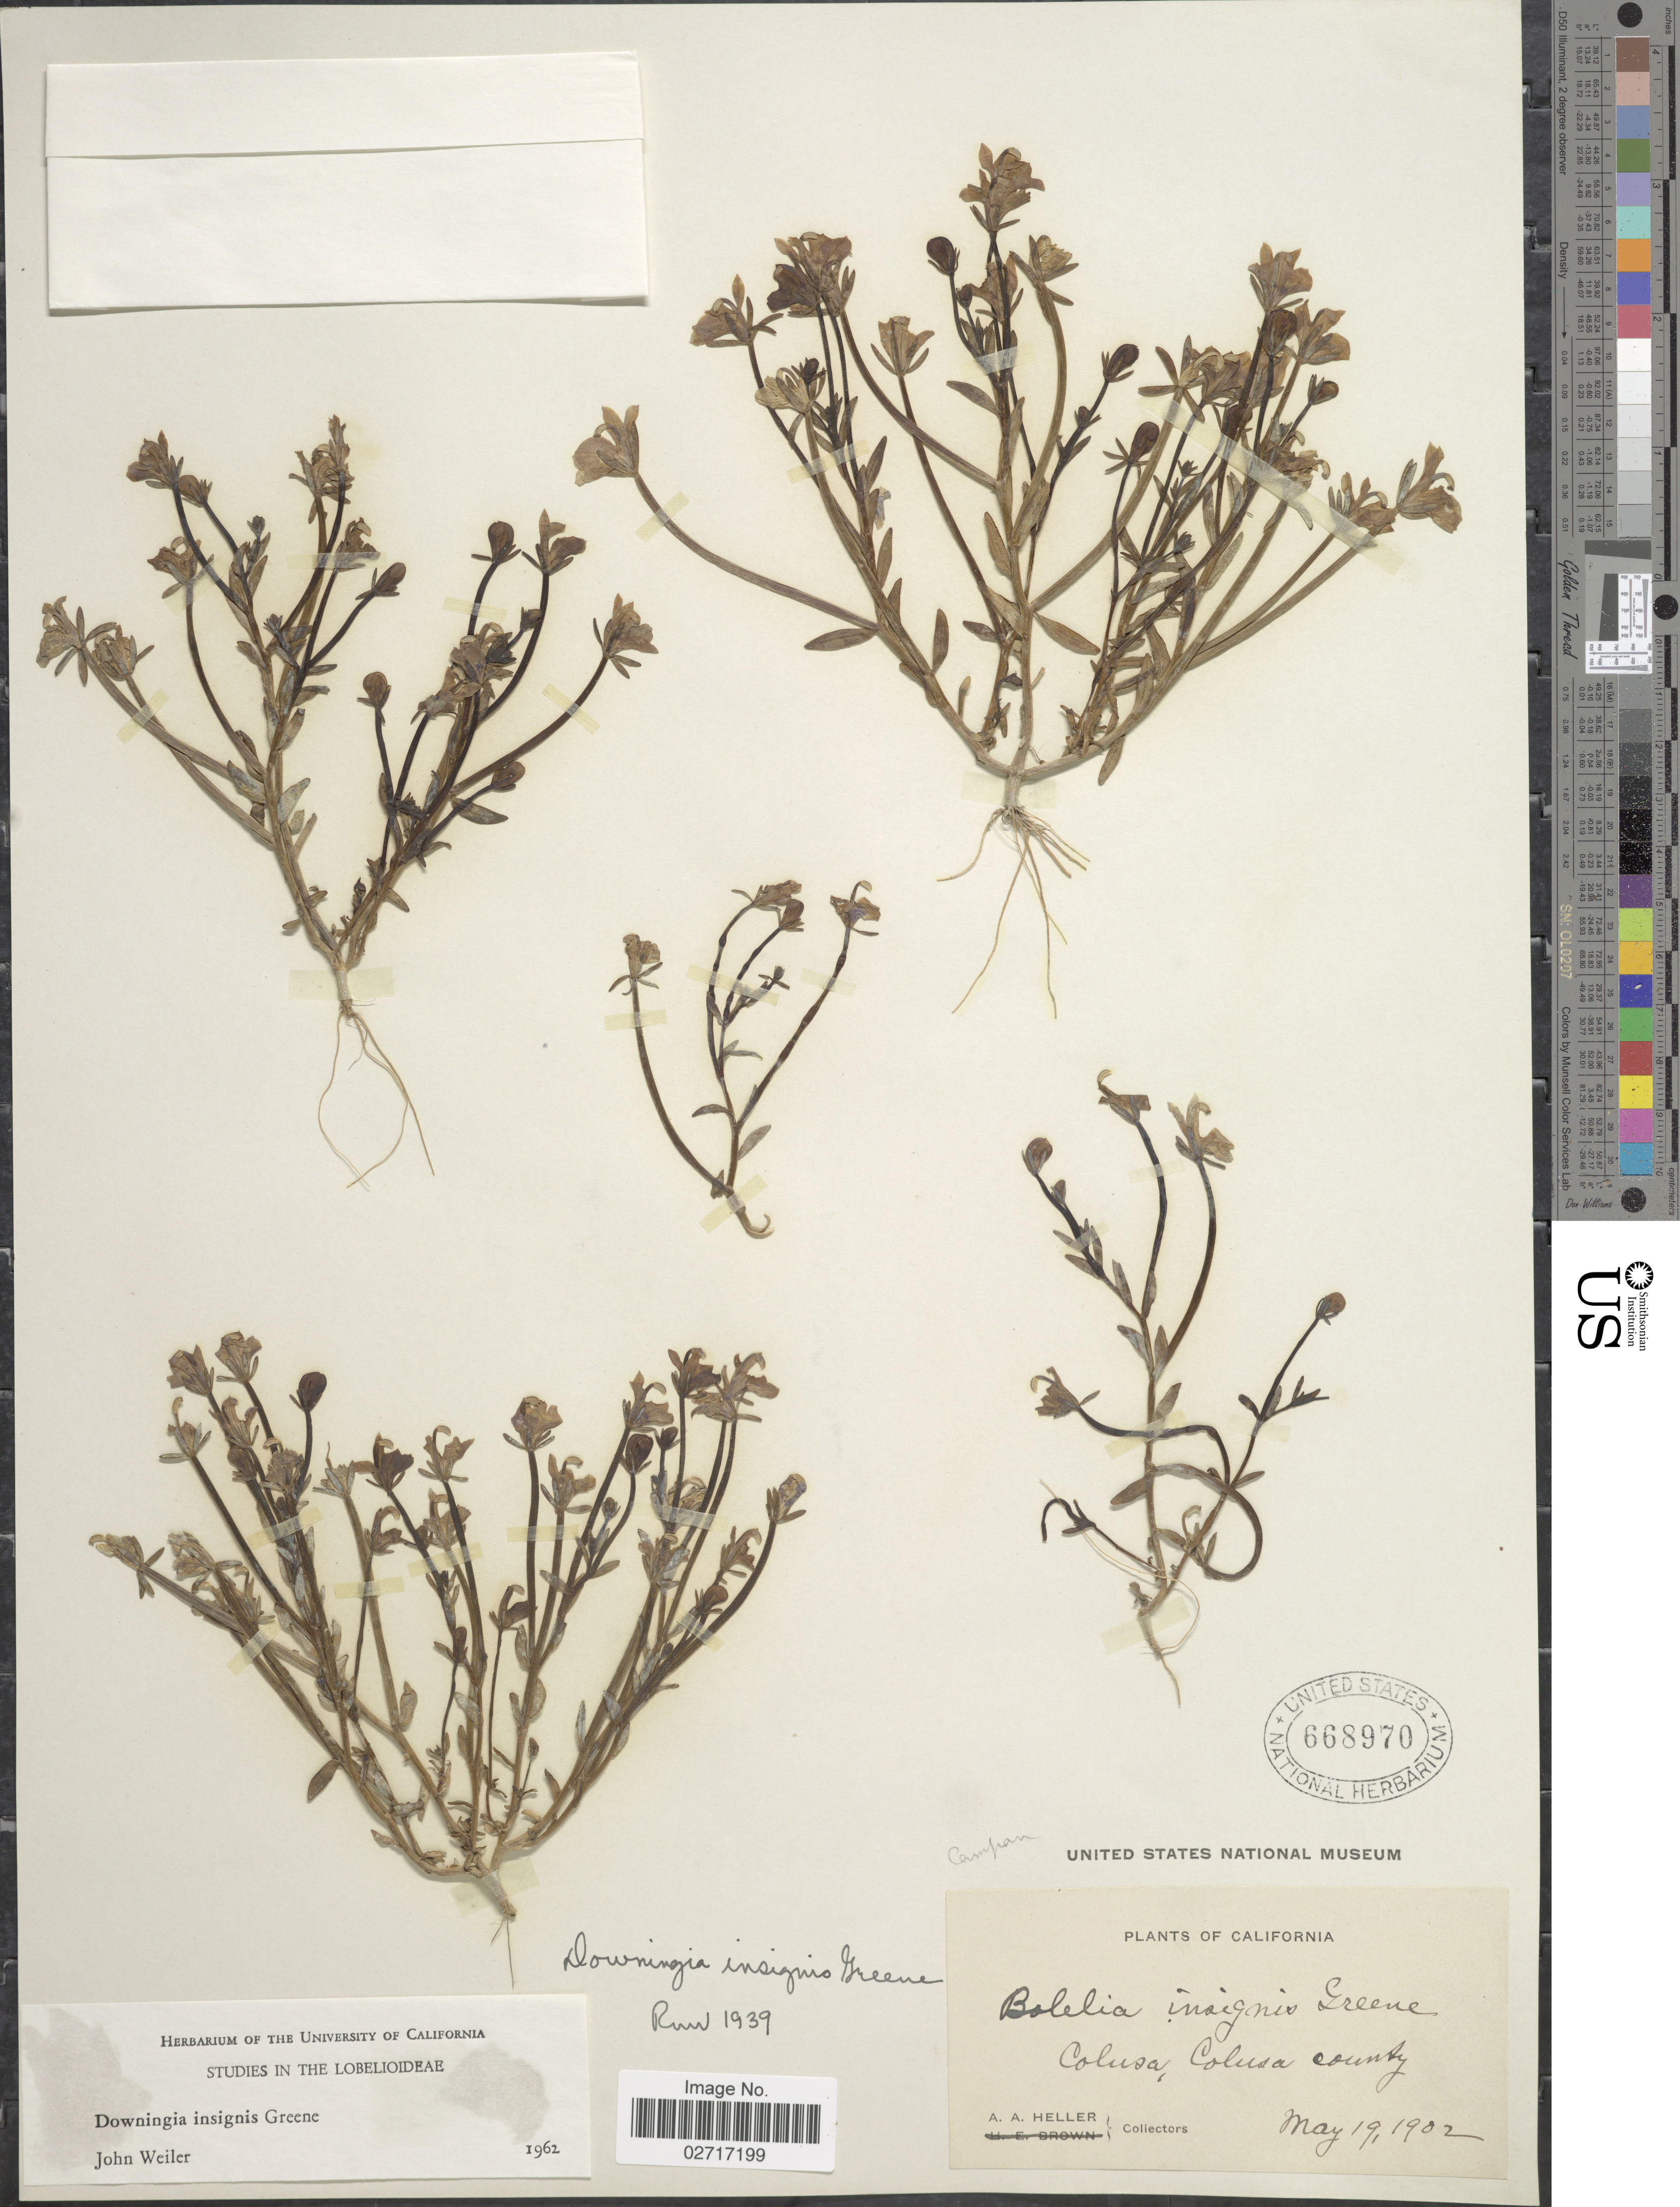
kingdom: Plantae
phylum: Tracheophyta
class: Magnoliopsida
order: Asterales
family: Campanulaceae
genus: Downingia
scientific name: Downingia insignis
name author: Greene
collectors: A. A. Heller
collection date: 1902-05-19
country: United States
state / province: California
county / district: Colusa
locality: Colusa, Colusa county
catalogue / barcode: US 668970